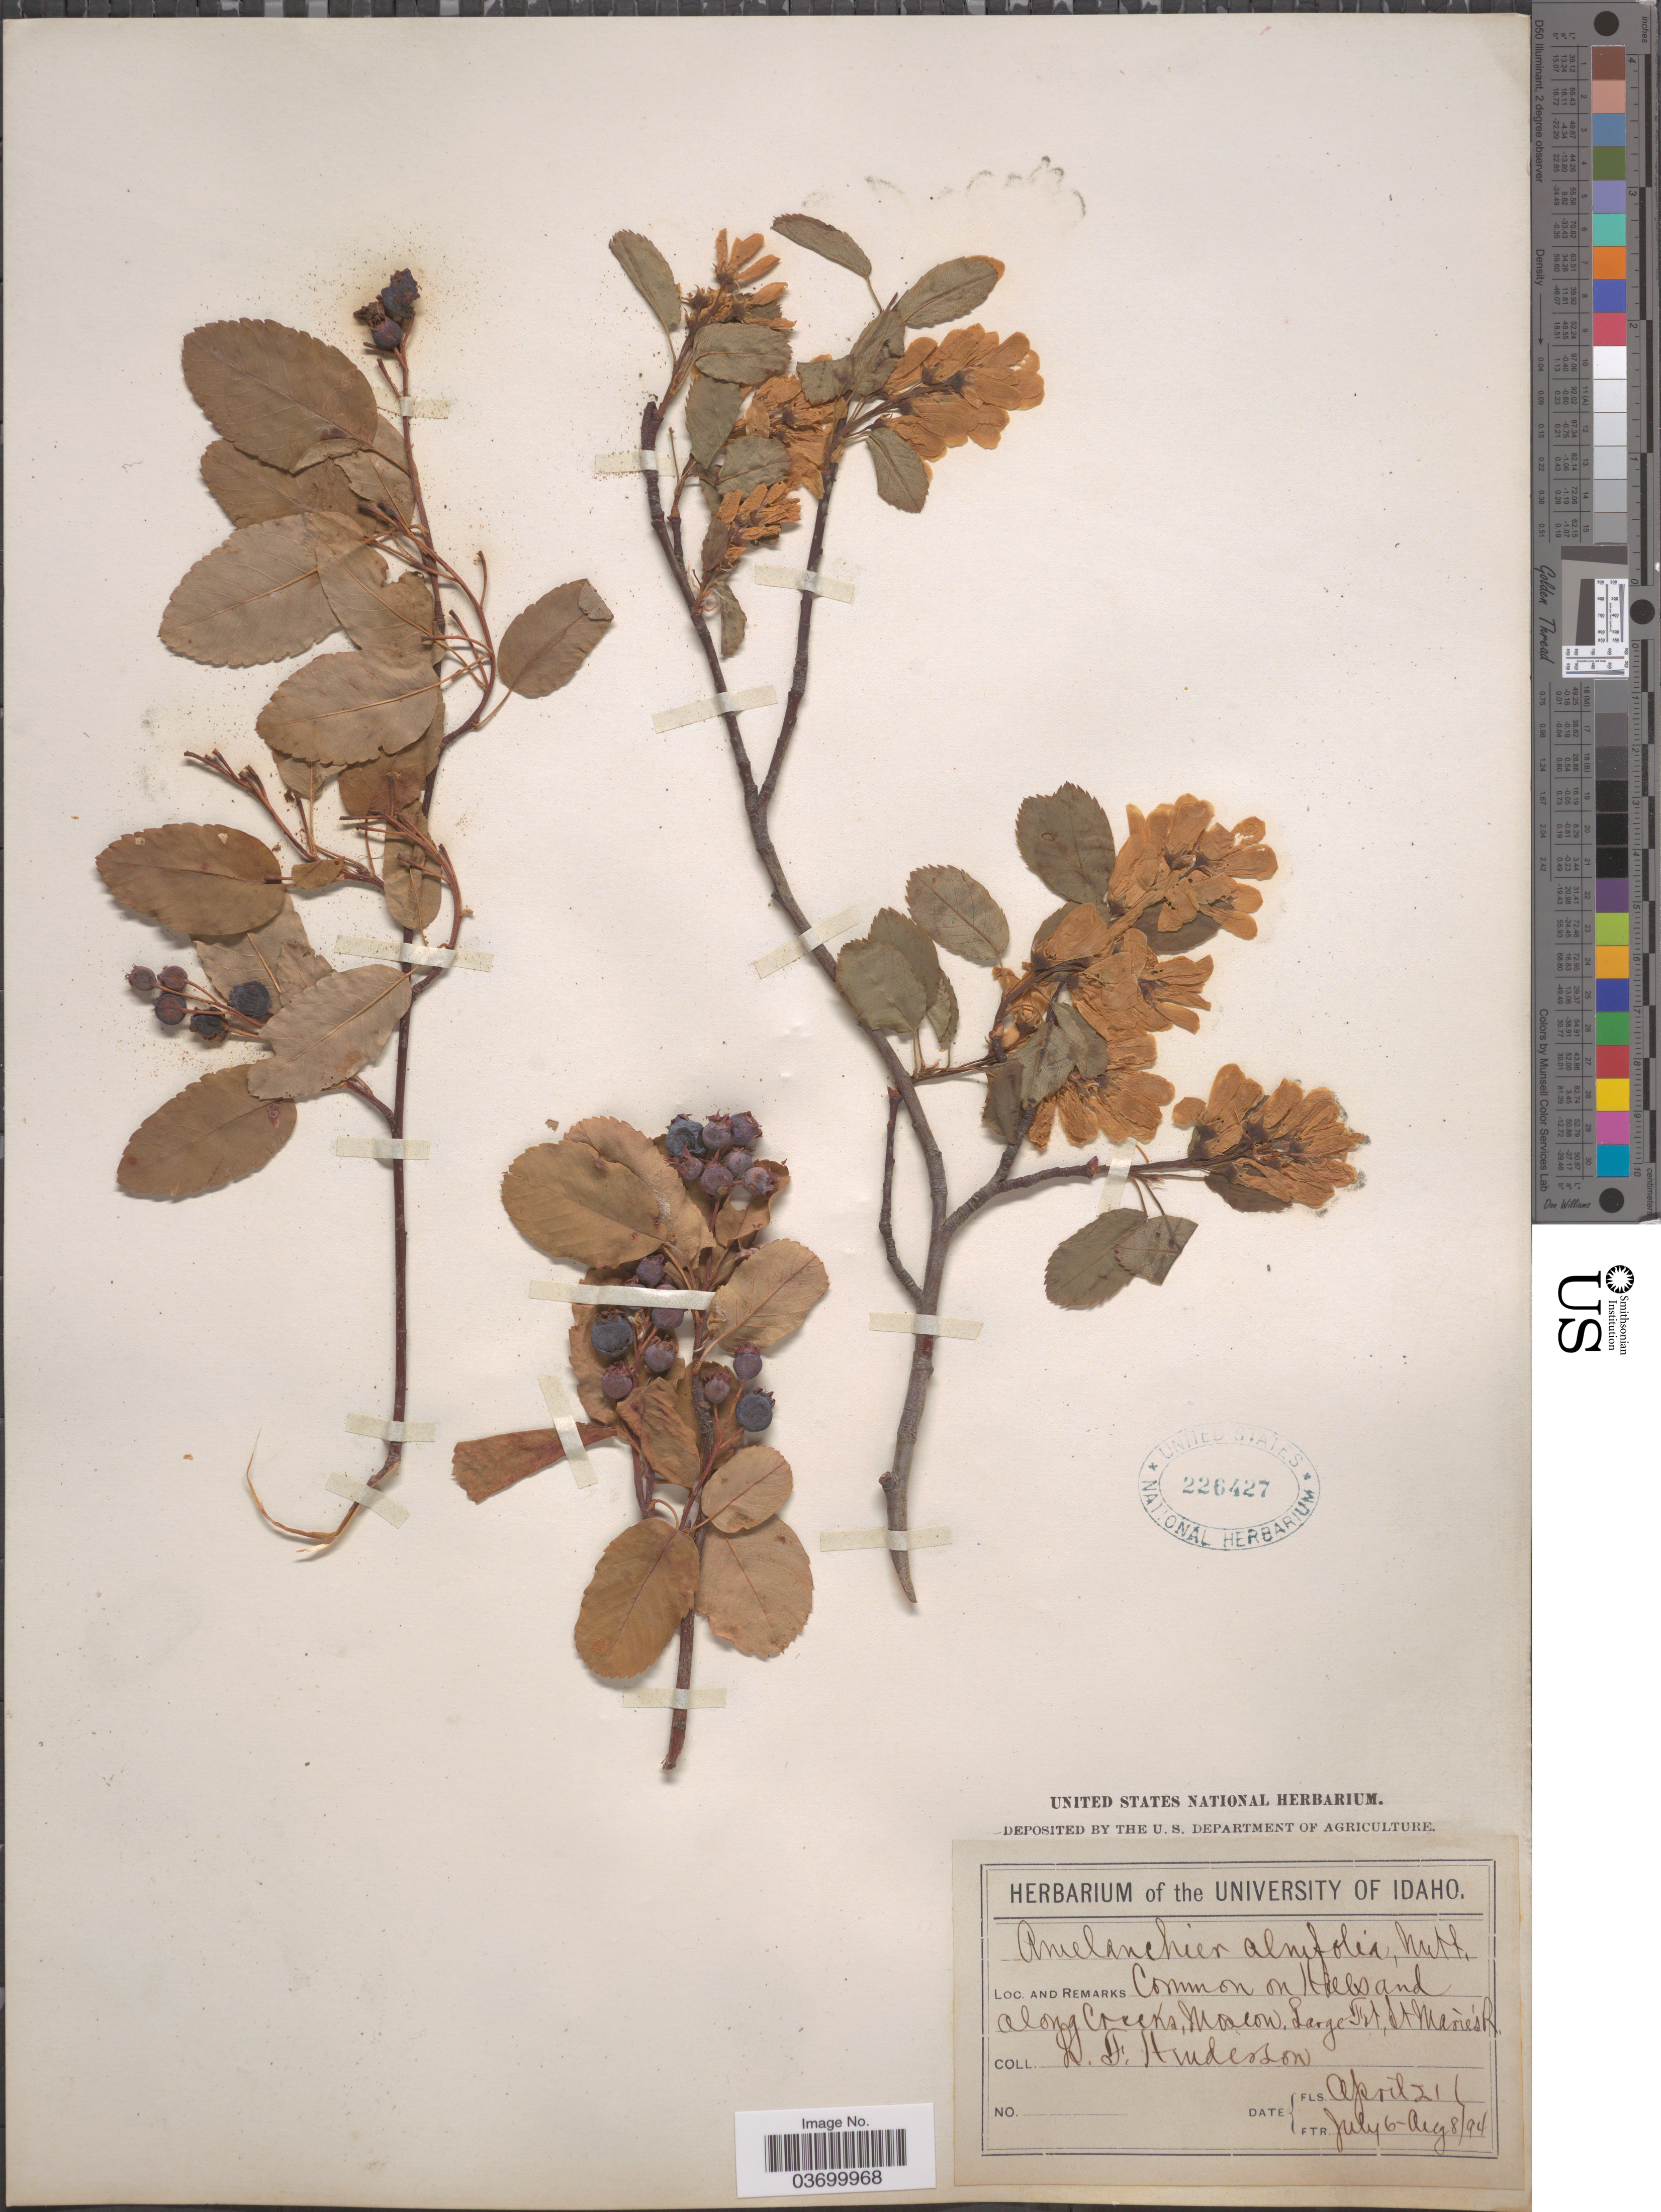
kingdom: Plantae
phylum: Tracheophyta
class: Magnoliopsida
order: Rosales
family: Rosaceae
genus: Amelanchier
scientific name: Amelanchier alnifolia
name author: (Nutt.) Nutt. ex M. Roem.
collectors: L. Henderson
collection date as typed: Transcribed d/m/y: 21/4/94 to 8/8/94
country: United States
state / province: Idaho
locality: On Hills and along Creeks, Moscow, St Maríe's R.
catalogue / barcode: US 226427